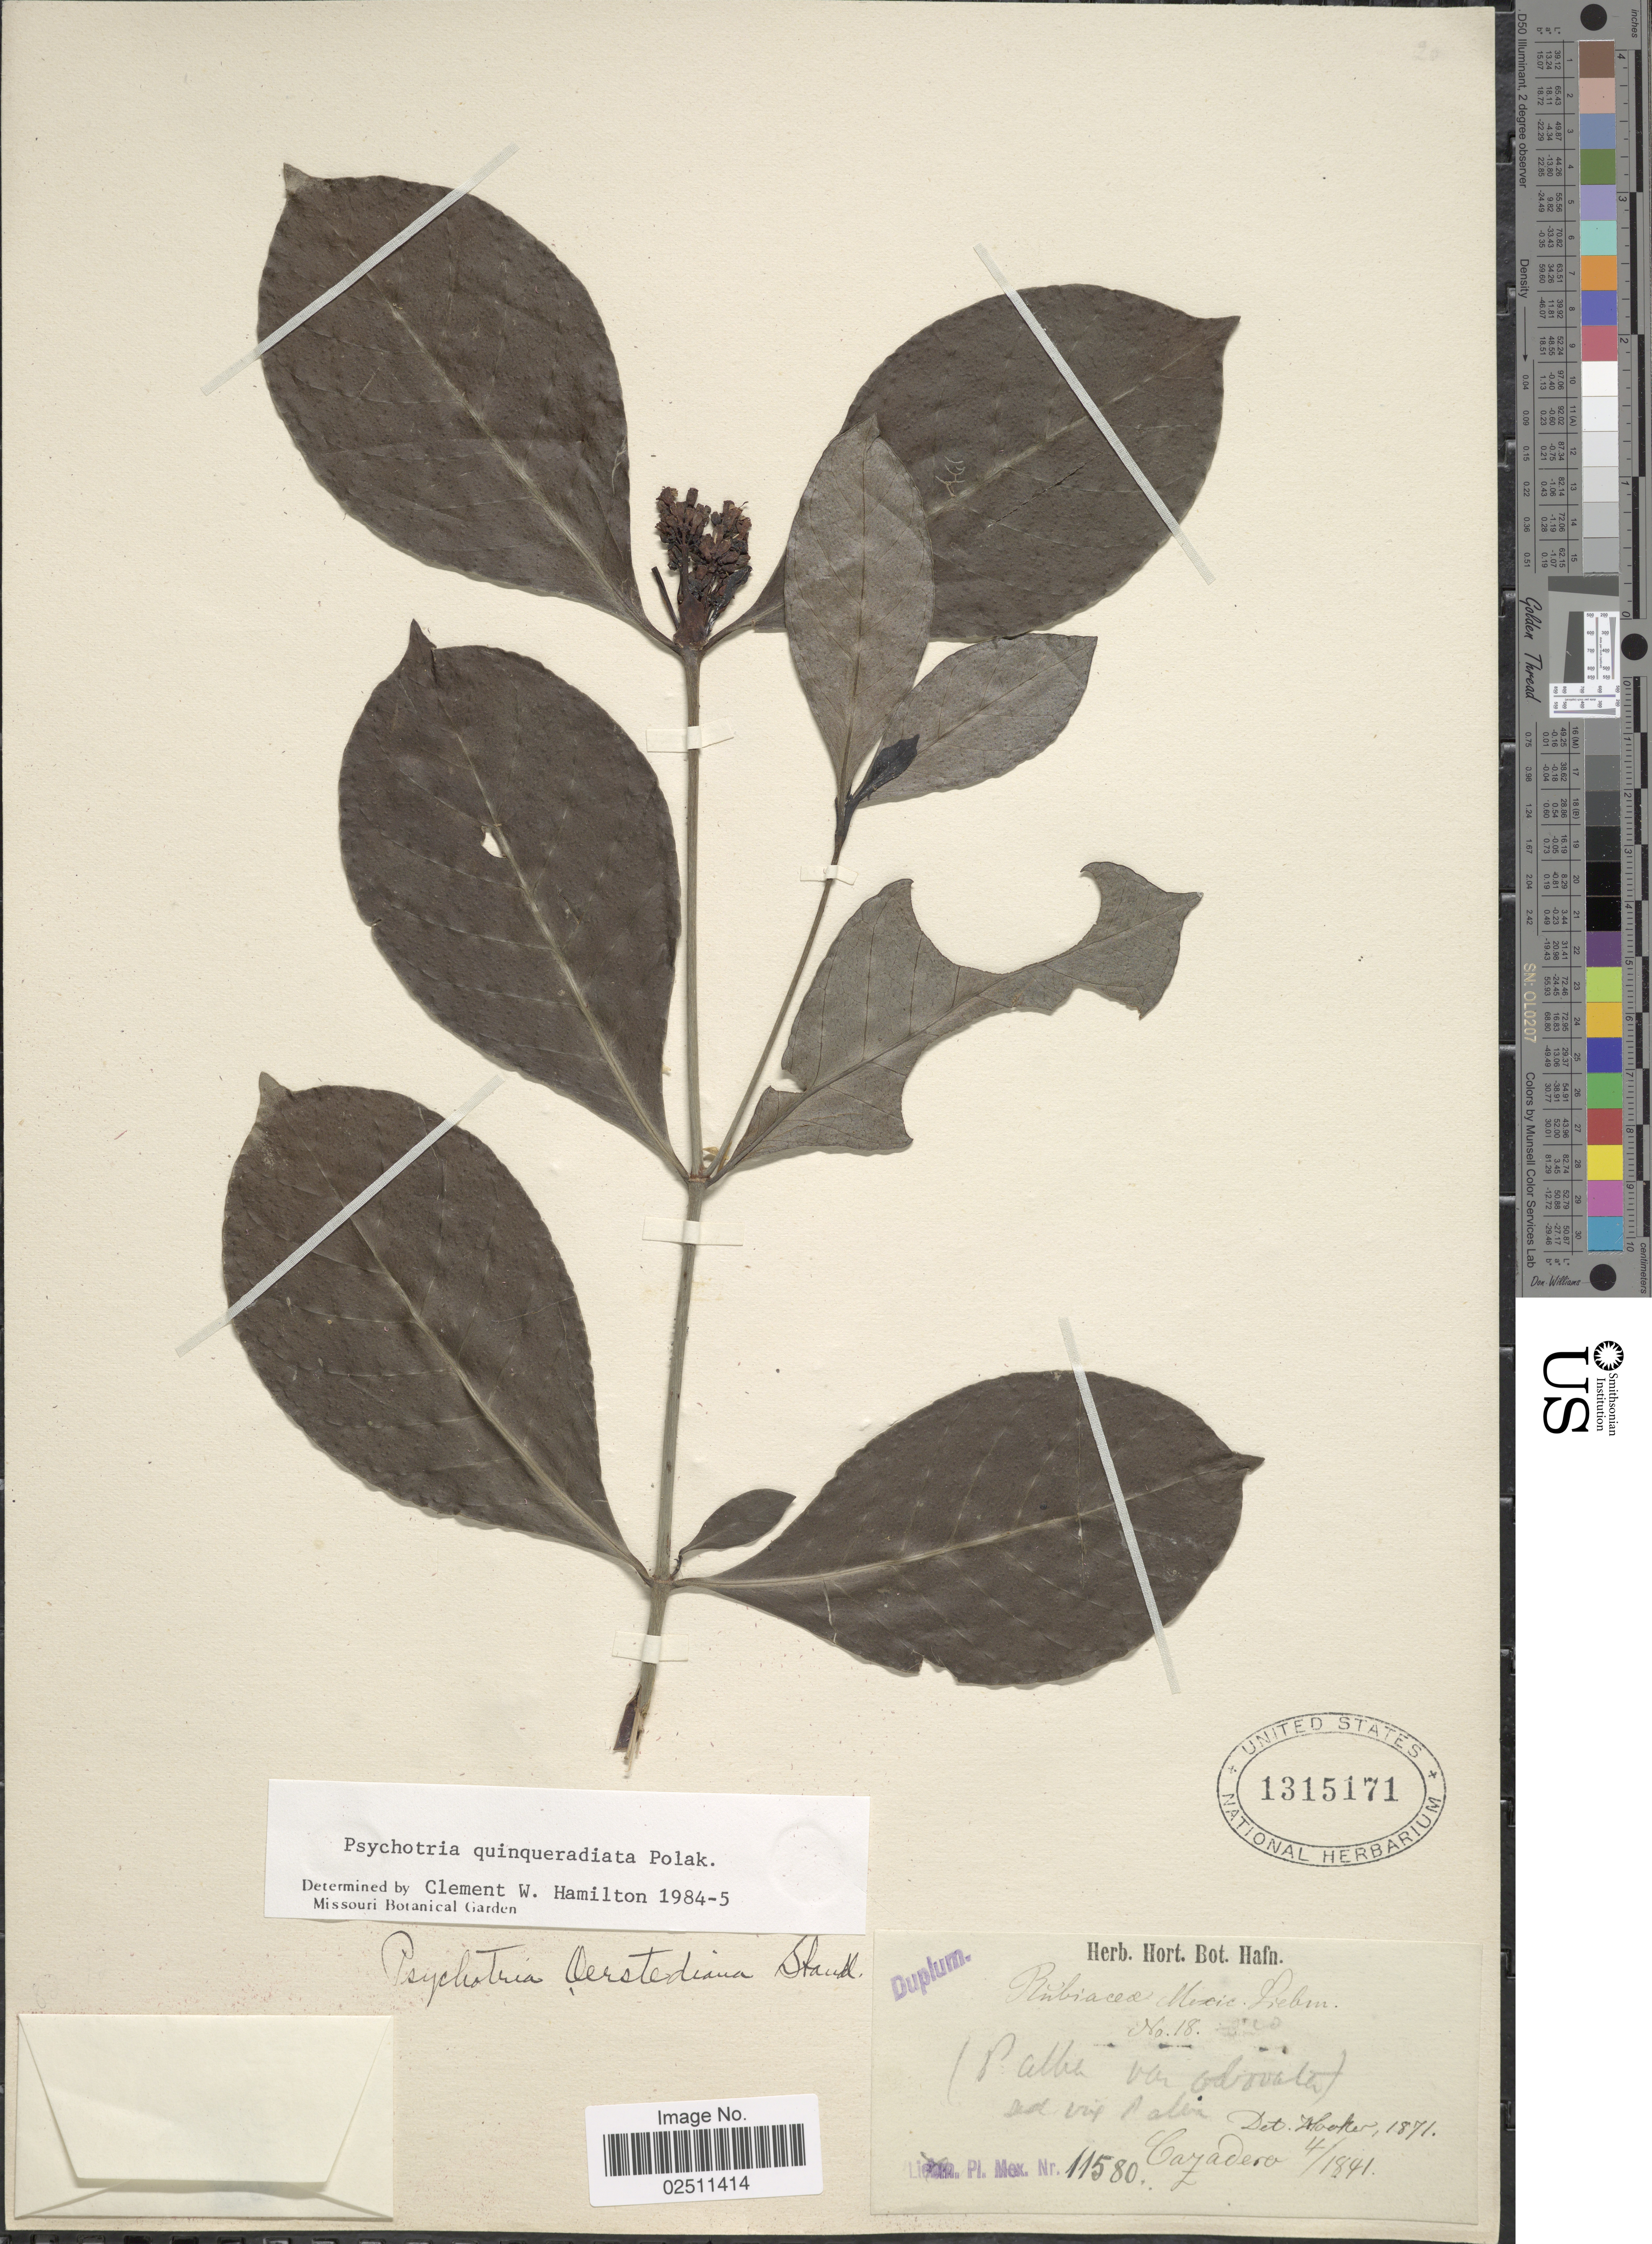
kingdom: Plantae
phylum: Tracheophyta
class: Magnoliopsida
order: Gentianales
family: Rubiaceae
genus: Psychotria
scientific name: Psychotria quinqueradiata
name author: Pol.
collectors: Liebmann, --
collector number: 11580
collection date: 1841-04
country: Mexico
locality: Cazadero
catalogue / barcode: US 1315171